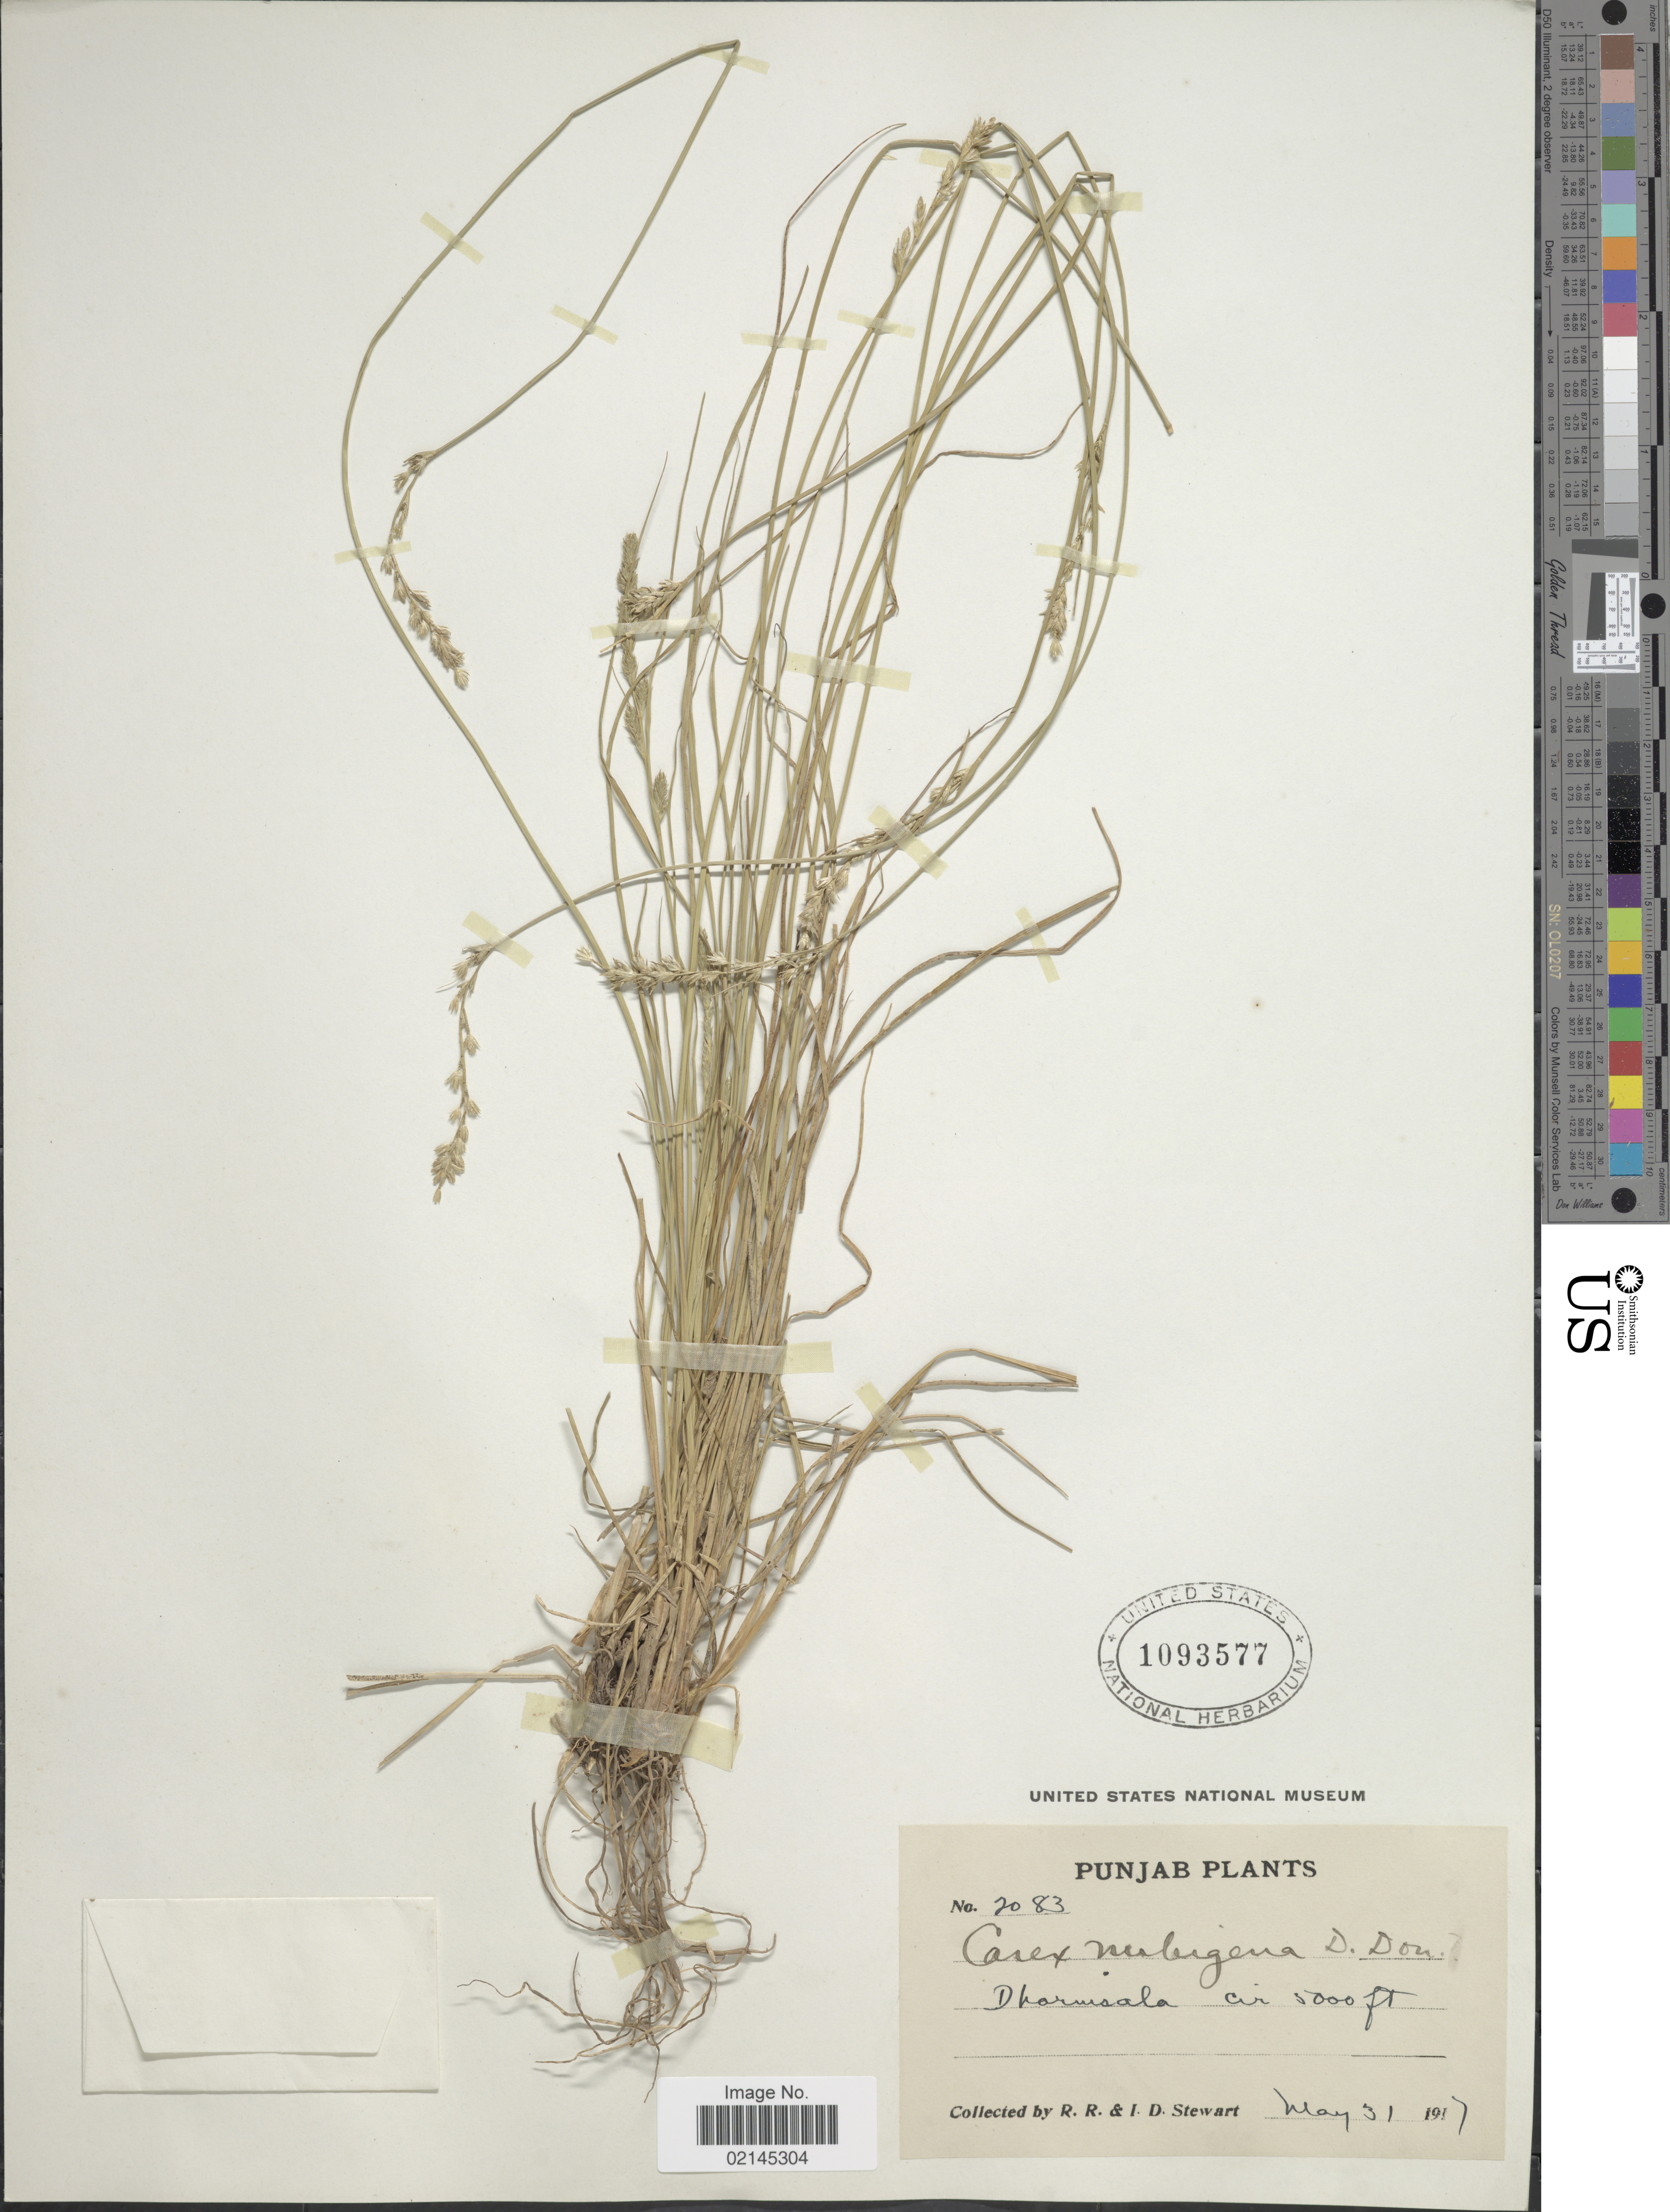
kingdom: Plantae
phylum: Tracheophyta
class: Liliopsida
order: Poales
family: Cyperaceae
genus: Carex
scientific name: Carex nubigena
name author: D. Don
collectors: R. R. Stewart & I. Stewart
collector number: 2083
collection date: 1917-05-31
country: India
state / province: Himachal Pradesh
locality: Dharmsala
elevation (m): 1524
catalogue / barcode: US 1093577